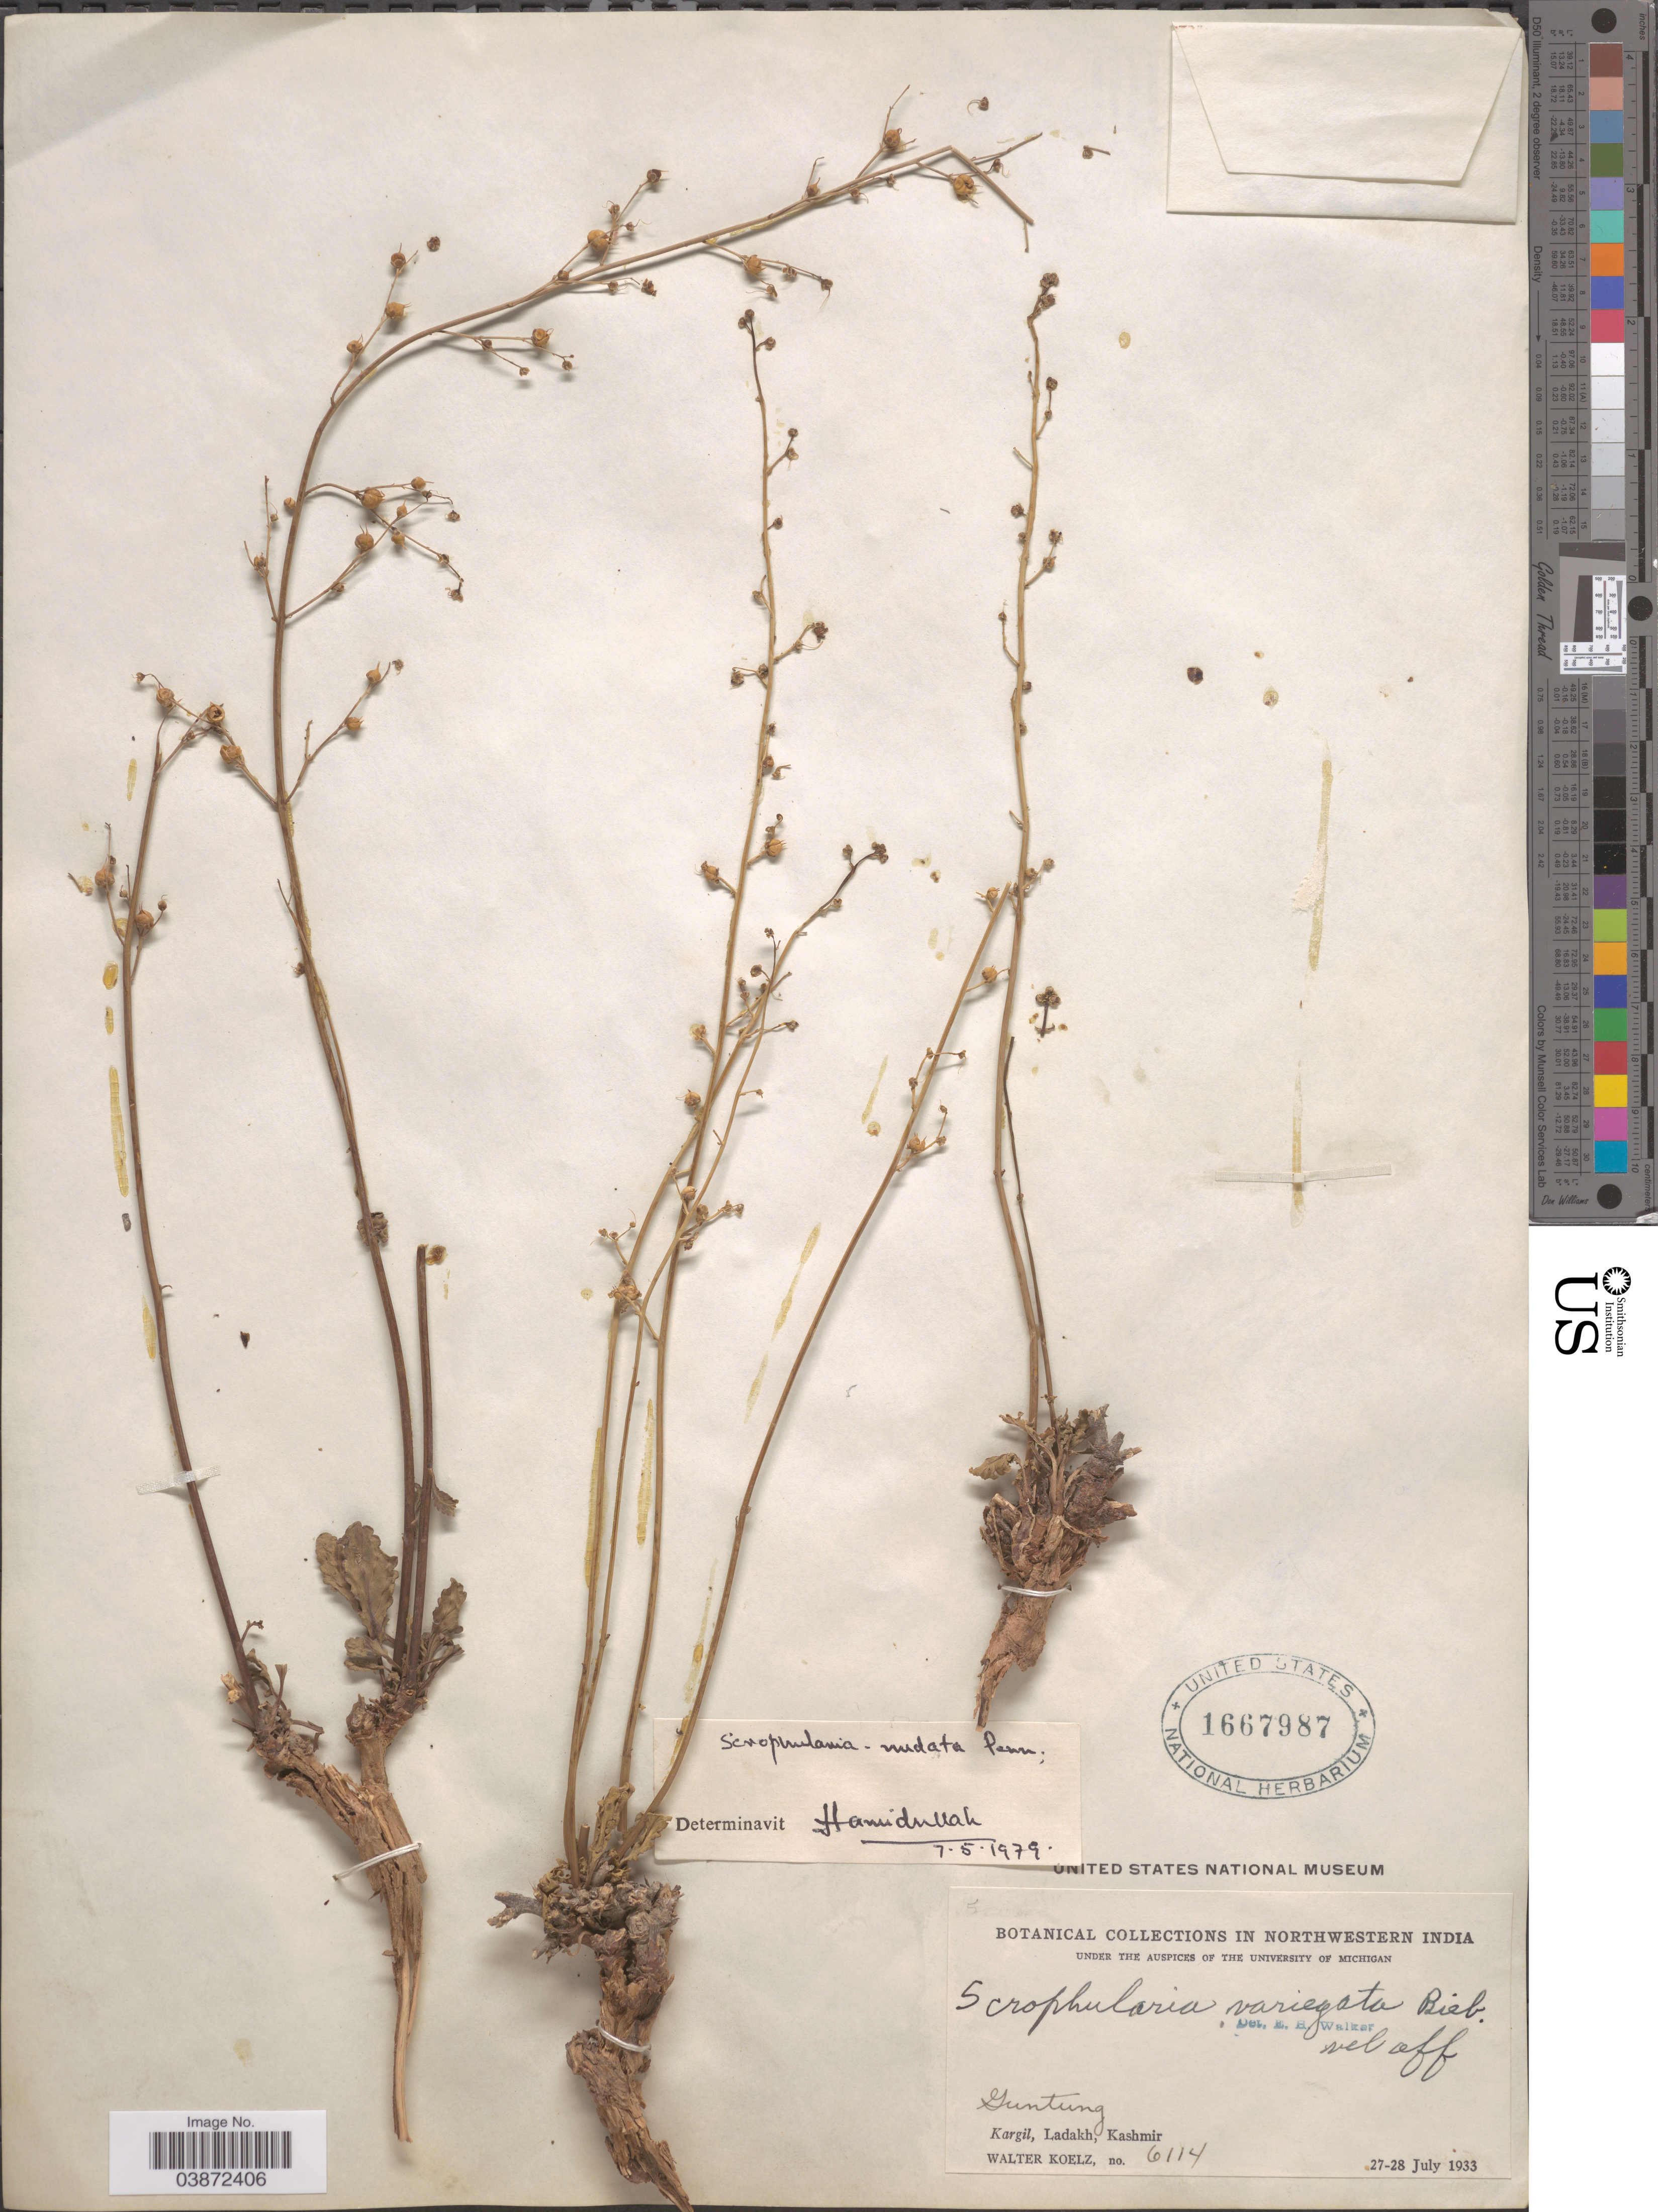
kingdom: Plantae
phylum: Tracheophyta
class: Magnoliopsida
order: Lamiales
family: Scrophulariaceae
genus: Scrophularia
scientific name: Scrophularia nudata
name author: Pennell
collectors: W. N. Koelz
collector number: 6114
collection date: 1933-07-27/1933-07-28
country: India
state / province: Jammu and Kashmir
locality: Northwestern India. Guntung. Kargil, Ladakh, Kashmir.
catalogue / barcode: US 1667987